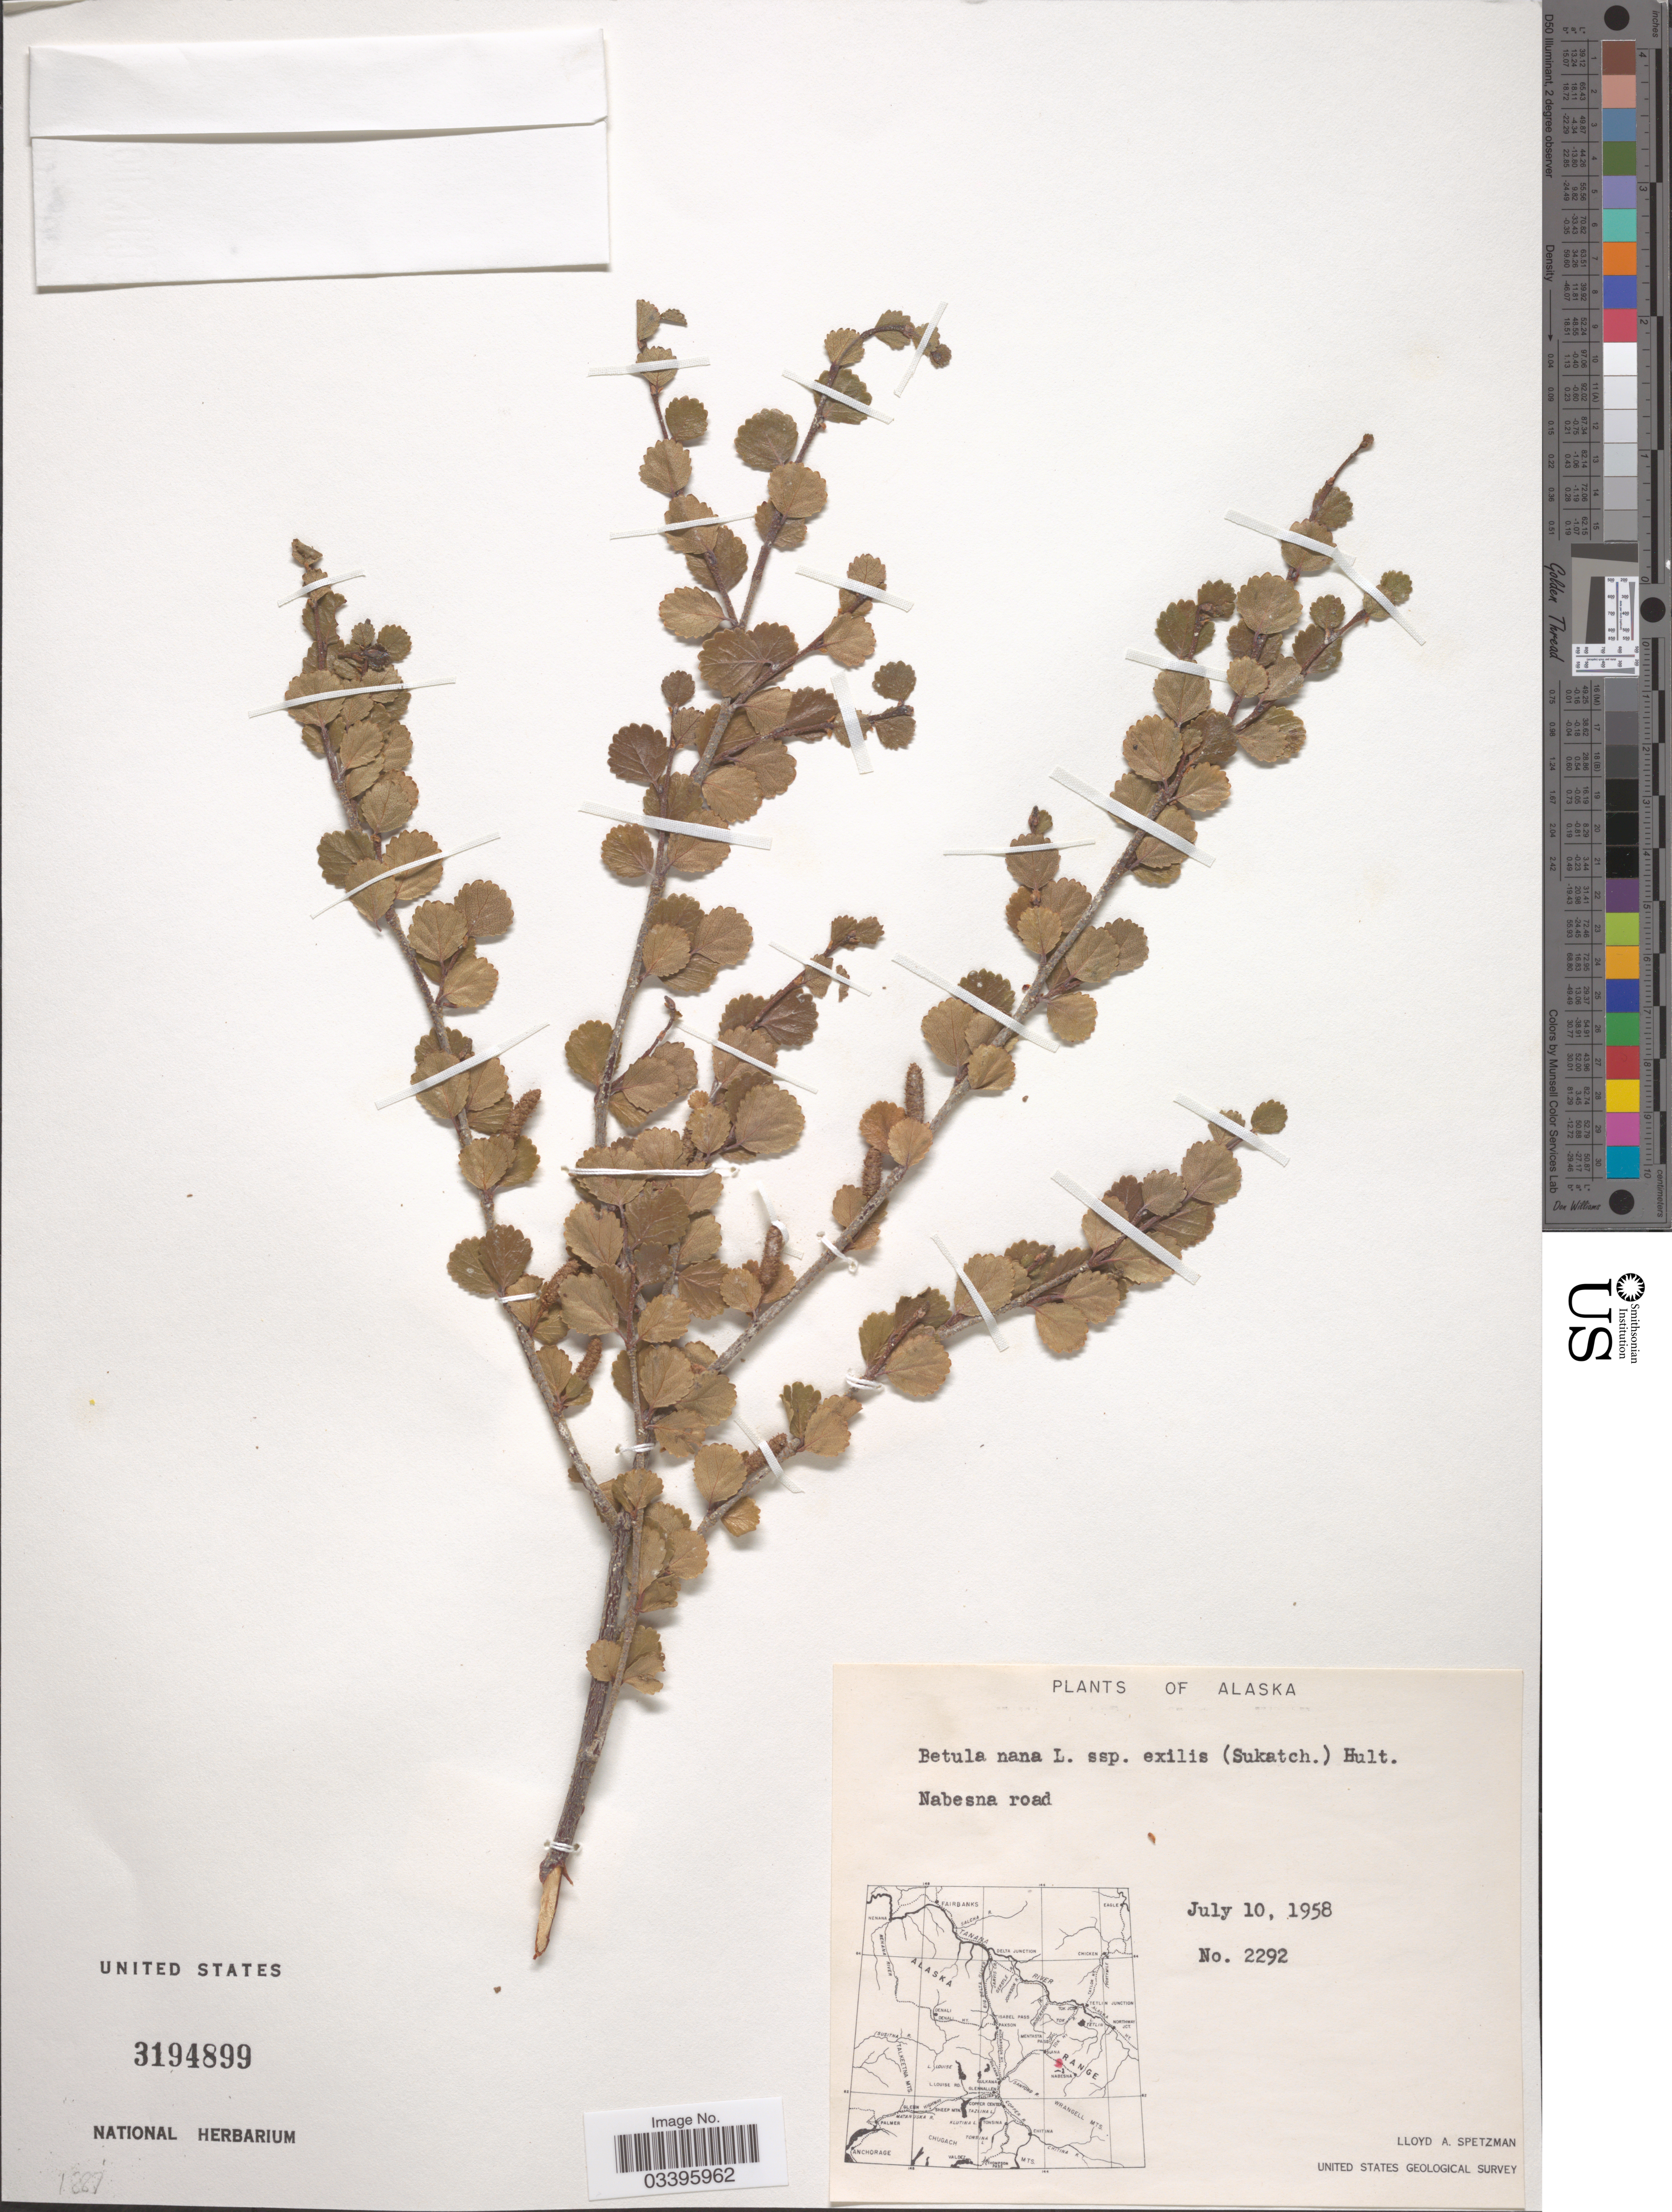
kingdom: Plantae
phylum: Tracheophyta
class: Magnoliopsida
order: Fagales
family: Betulaceae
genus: Betula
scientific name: Betula nana subsp. exilis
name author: L.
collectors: L. Spetzman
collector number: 2292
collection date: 1958-07-10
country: United States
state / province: Alaska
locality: Nabesna road.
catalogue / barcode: US 3194899